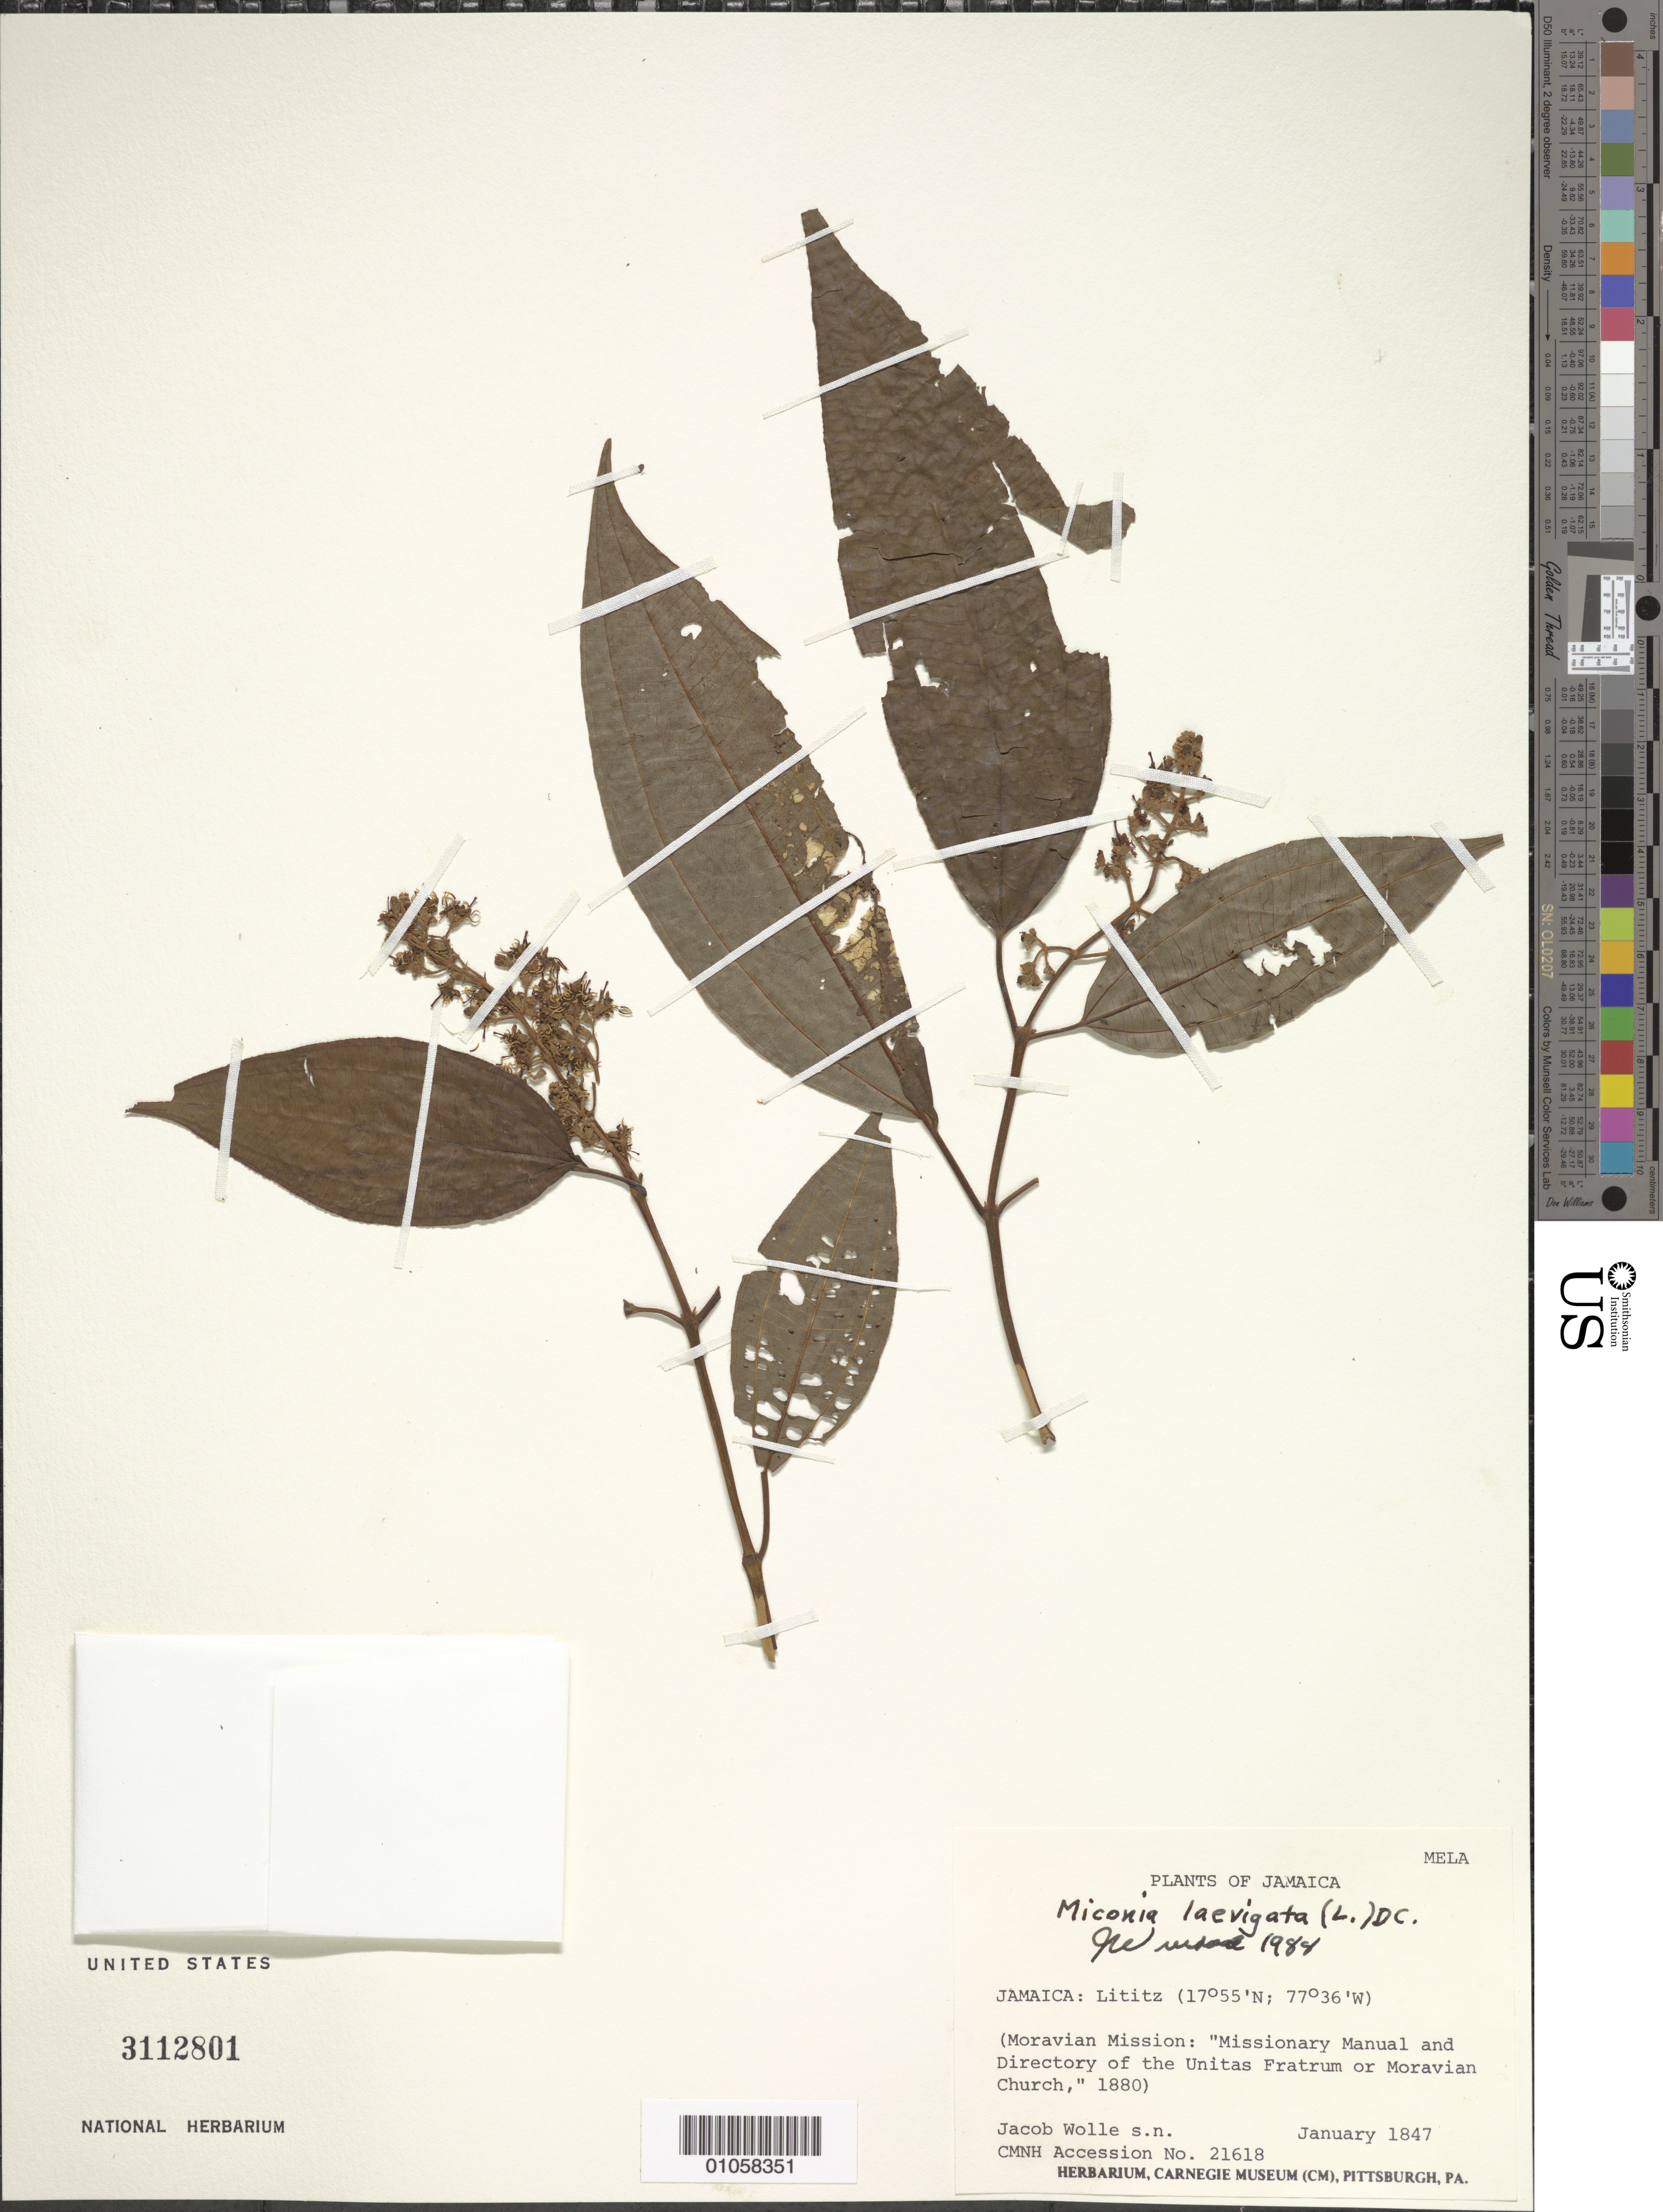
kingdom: Plantae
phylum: Tracheophyta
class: Magnoliopsida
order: Myrtales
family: Melastomataceae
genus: Miconia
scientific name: Miconia laevigata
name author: (L.) D. Don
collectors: J. Wolle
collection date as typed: Jan 1847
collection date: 1847-01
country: Jamaica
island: Jamaica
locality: Lititz, Moravian Mission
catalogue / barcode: US 3112801